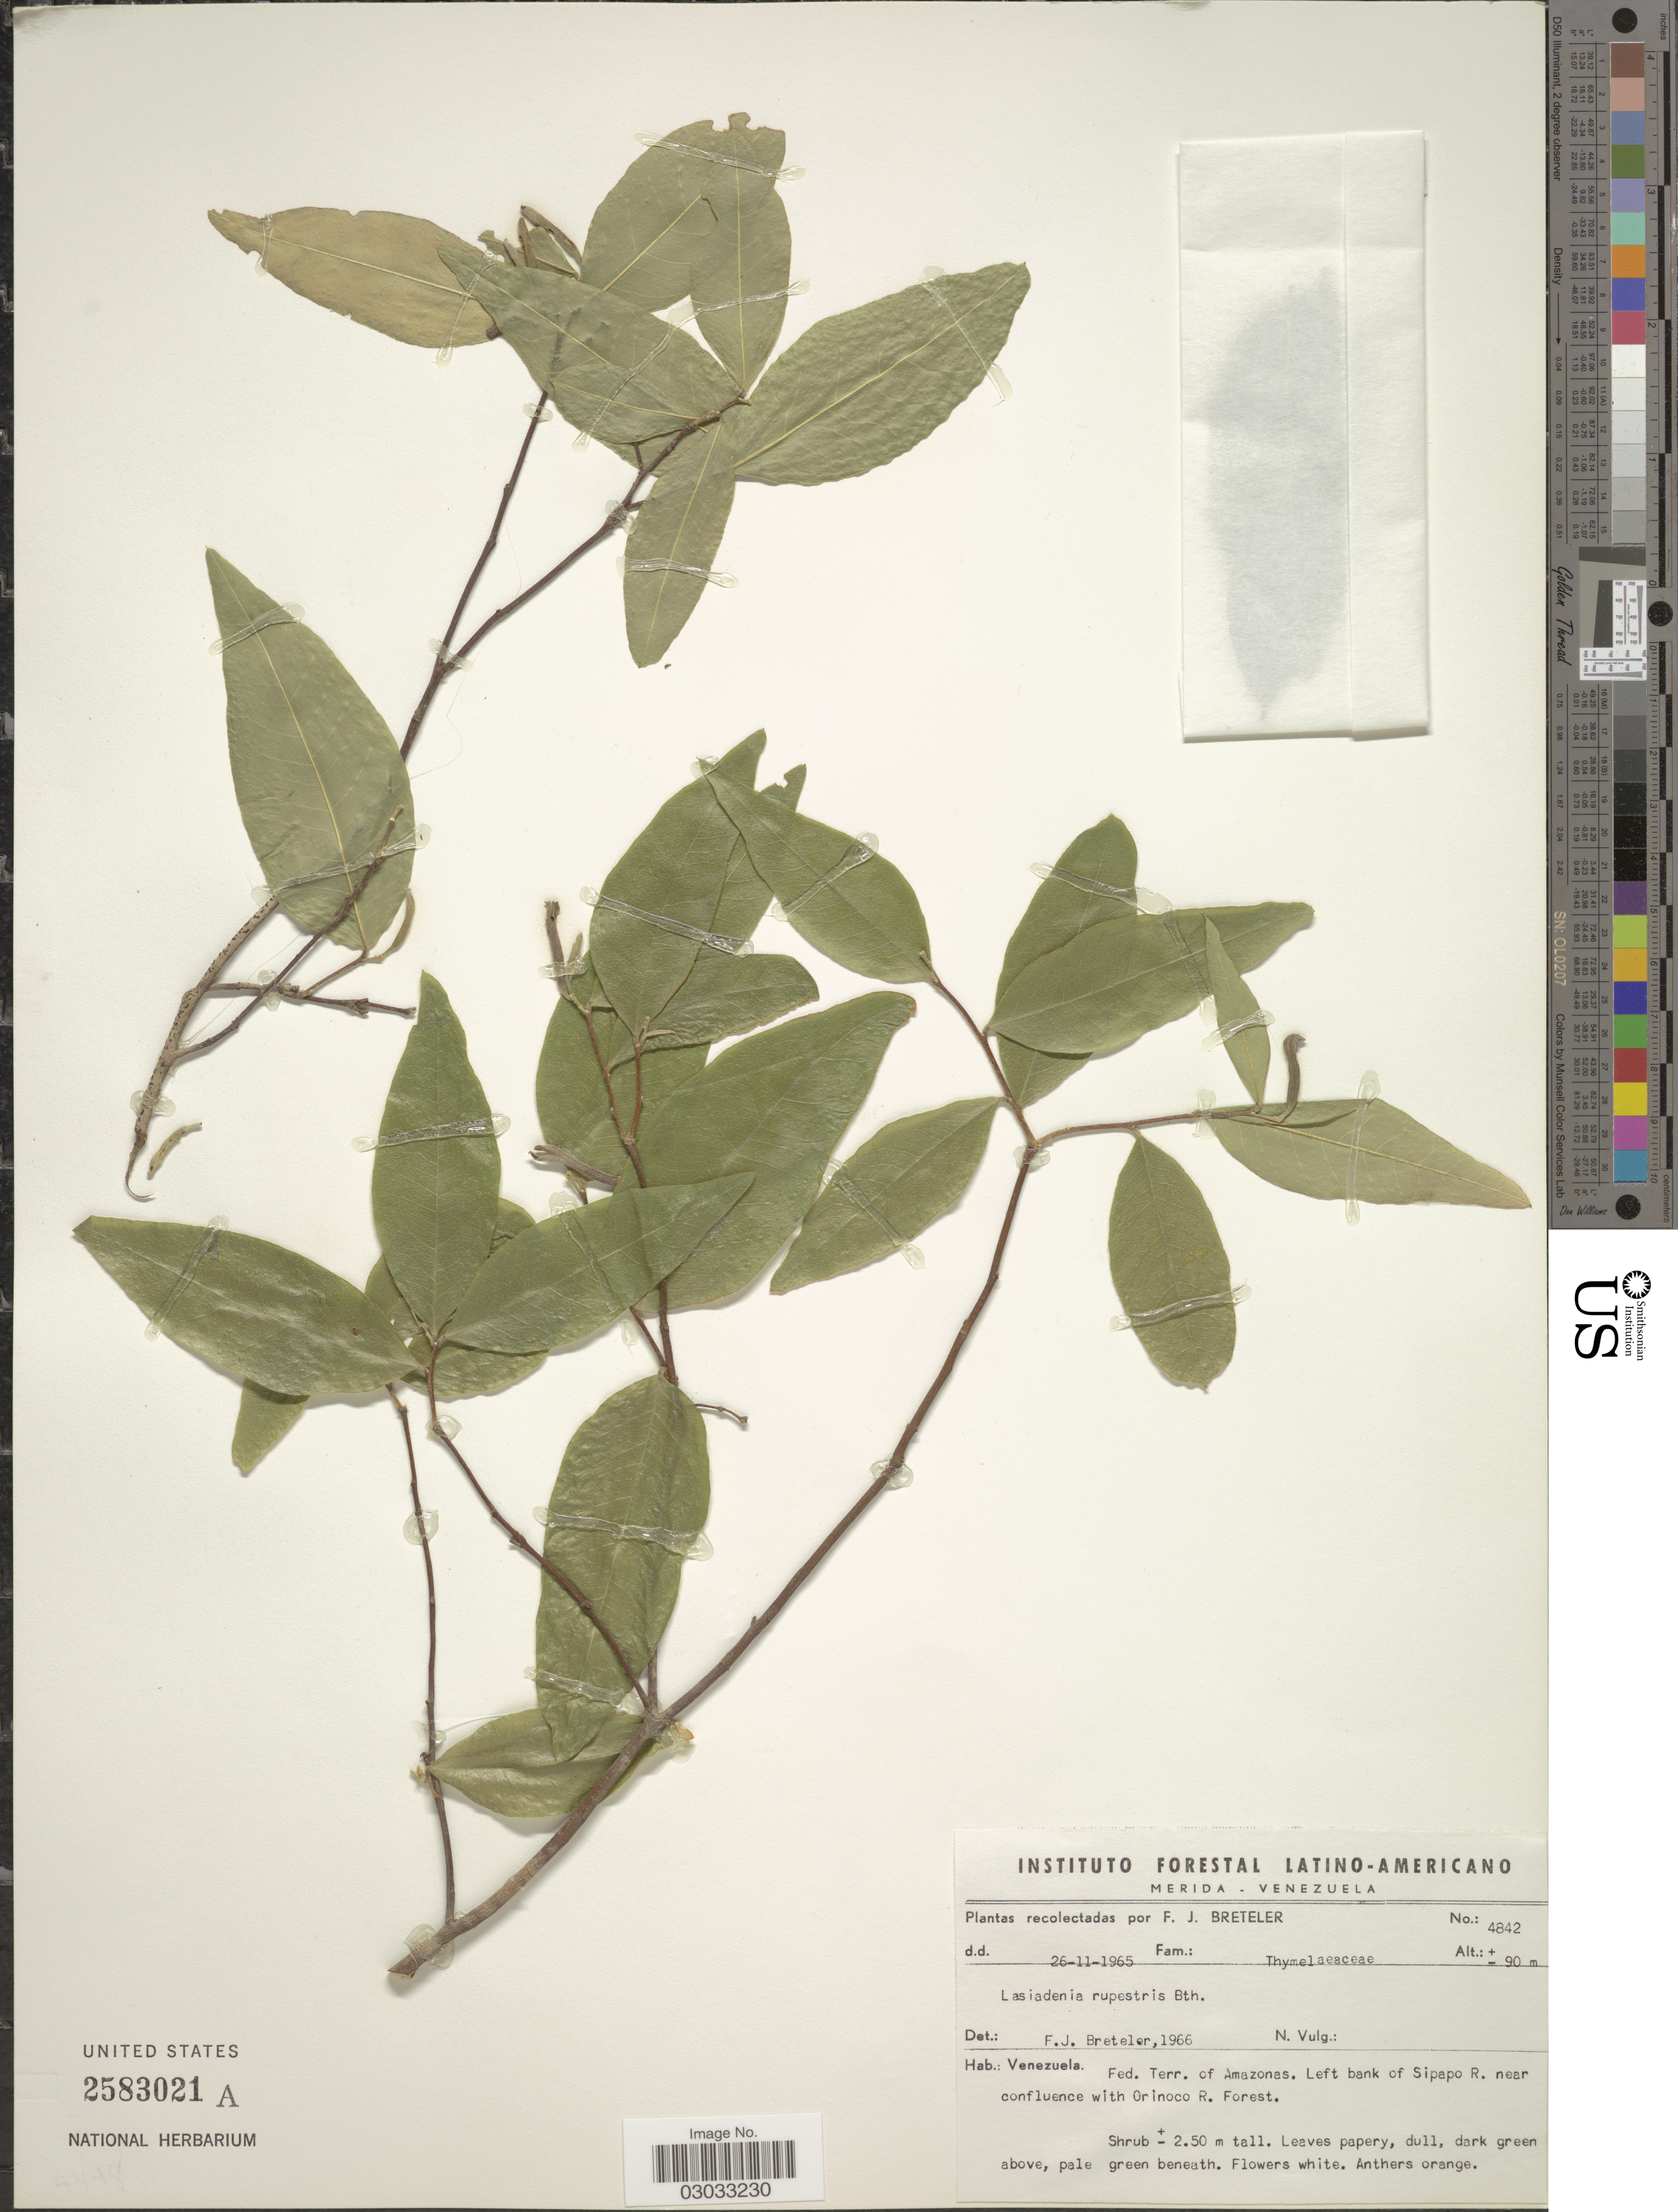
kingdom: Plantae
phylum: Tracheophyta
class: Magnoliopsida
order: Malvales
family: Thymelaeaceae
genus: Lasiadenia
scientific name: Lasiadenia rupestris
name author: Benth.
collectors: F. J. Breteler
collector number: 4842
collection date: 1965-11-26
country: Venezuela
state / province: Amazonas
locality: Fed. Terr. of Amazonas. Left bank of Sipapo R. near confluence with Orinoco R. Forest.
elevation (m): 90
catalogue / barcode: US 2583021A